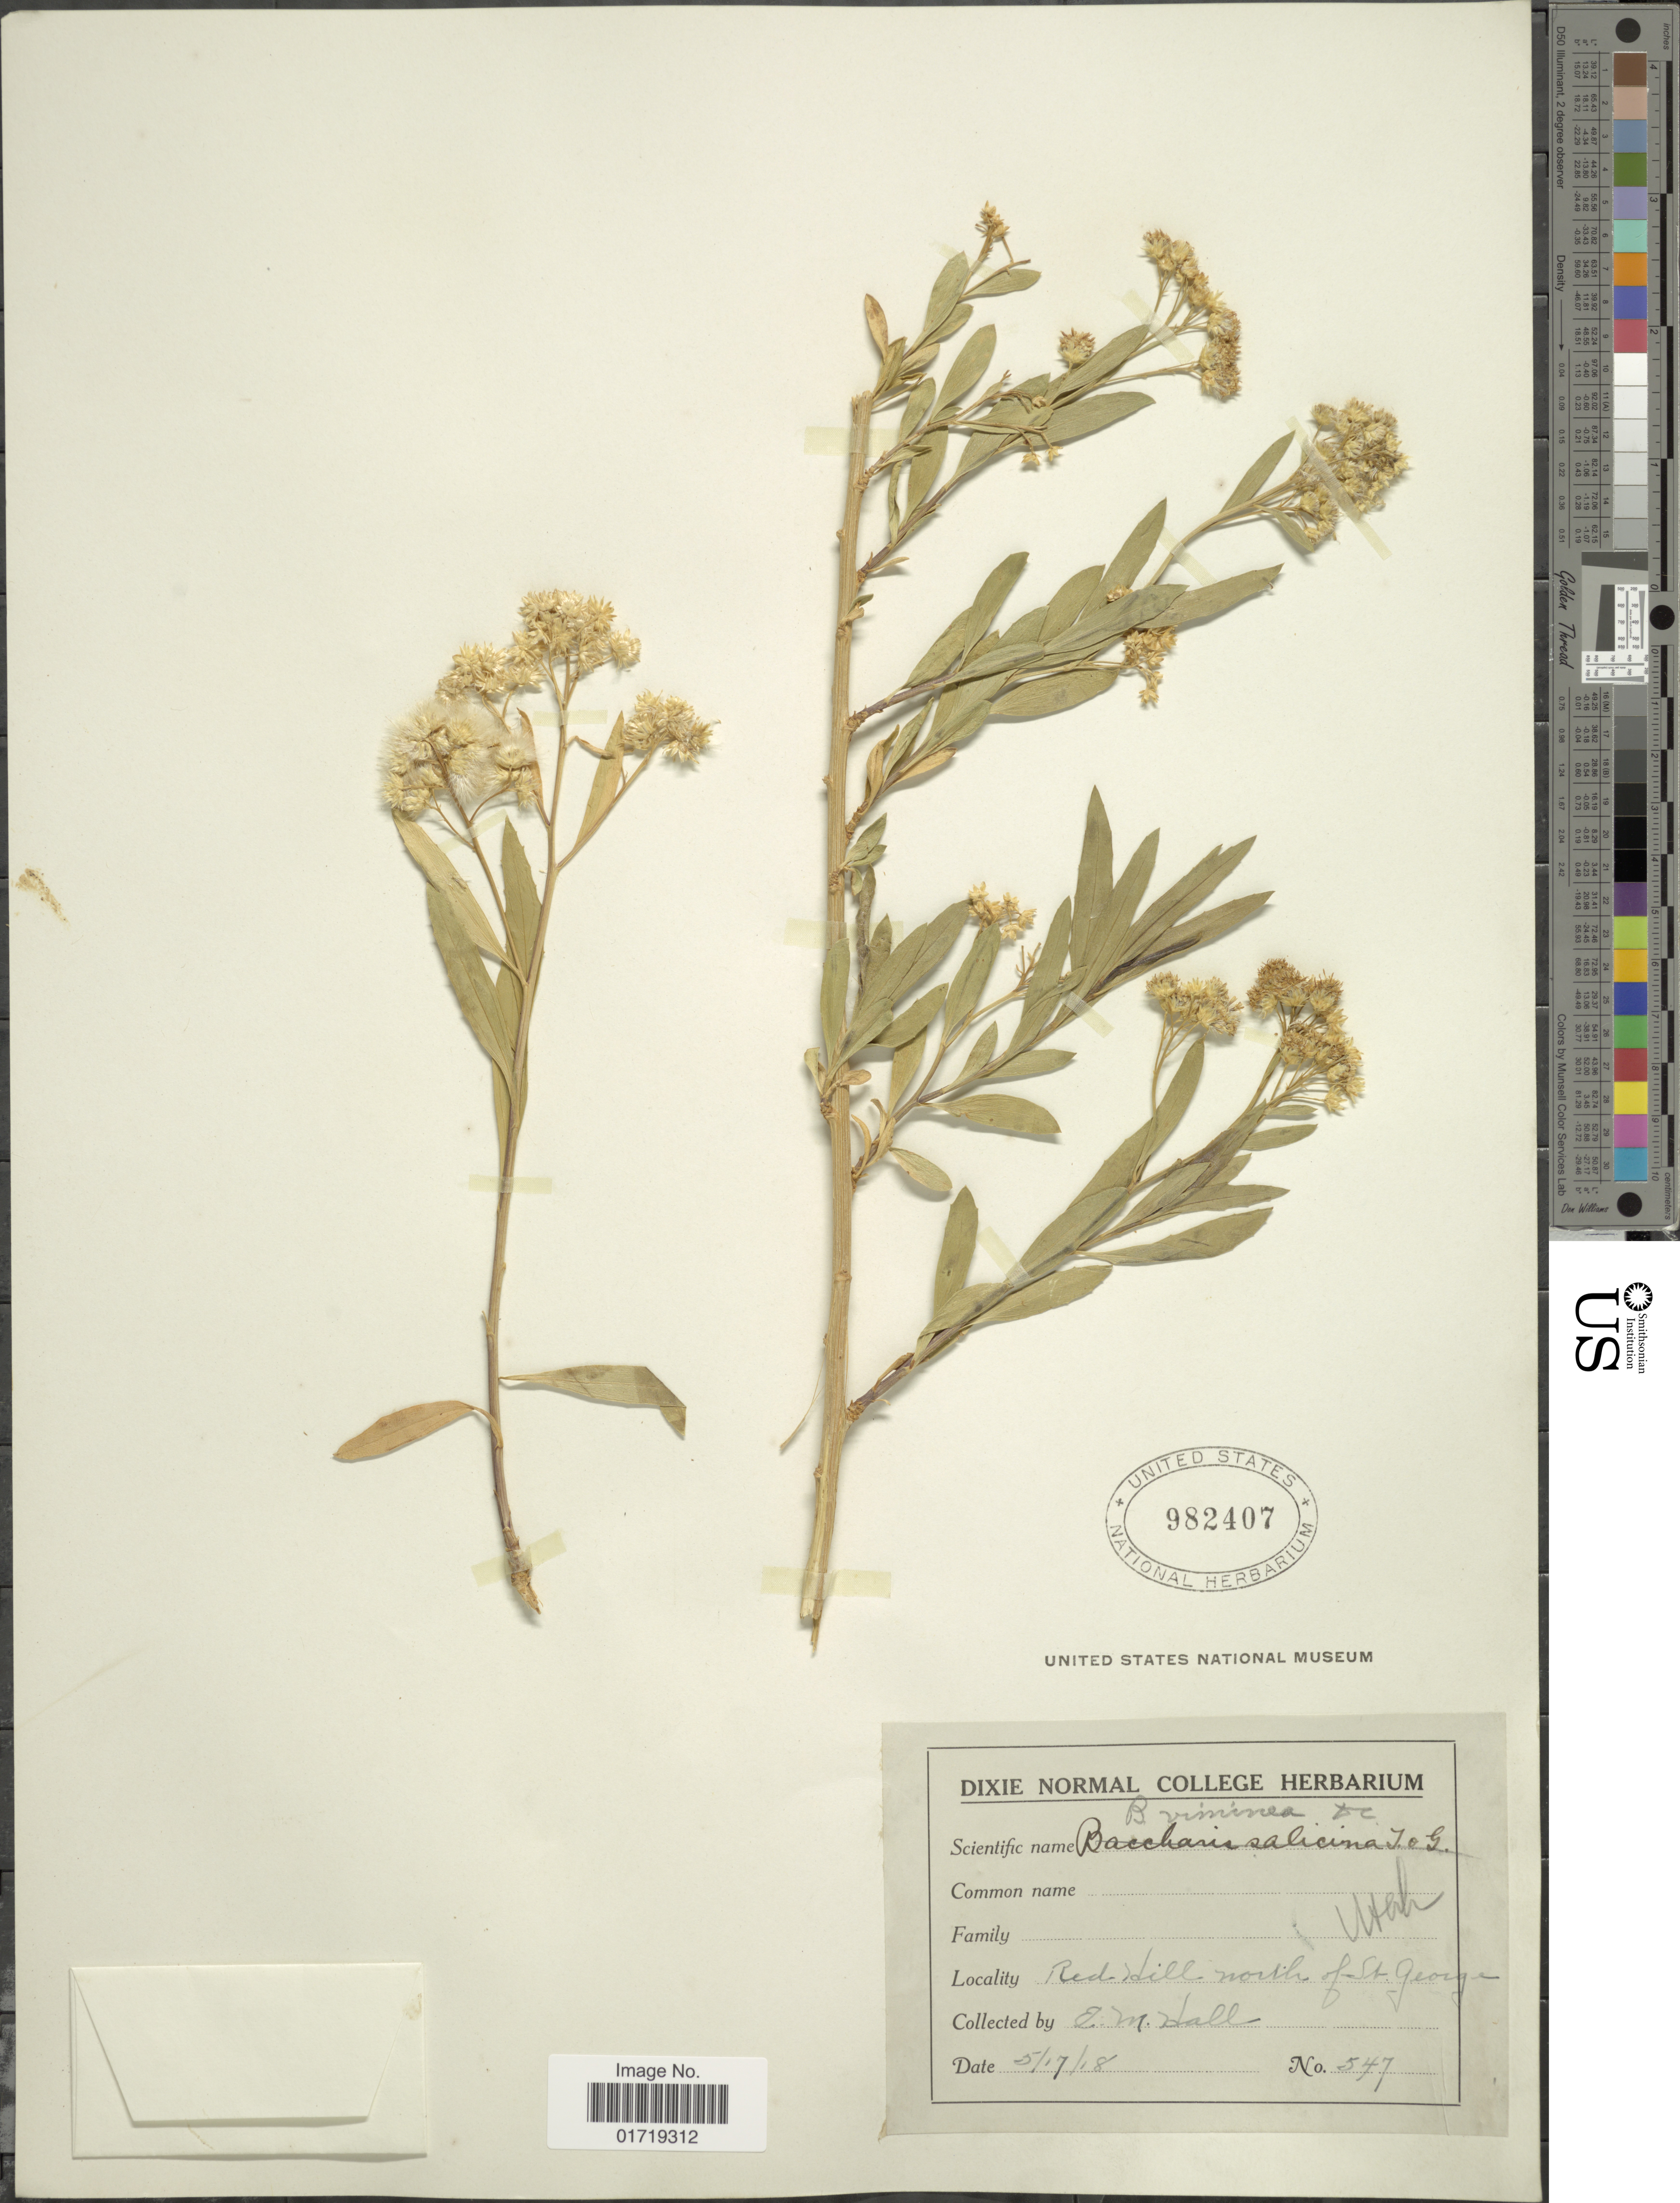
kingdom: Plantae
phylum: Tracheophyta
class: Magnoliopsida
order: Asterales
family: Asteraceae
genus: Baccharis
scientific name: Baccharis viminea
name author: DC.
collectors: E. Hall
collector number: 547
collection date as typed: Transcribed d/m/y: 17/5/18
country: United States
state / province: Utah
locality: Red Hill north of St. George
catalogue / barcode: US 982407